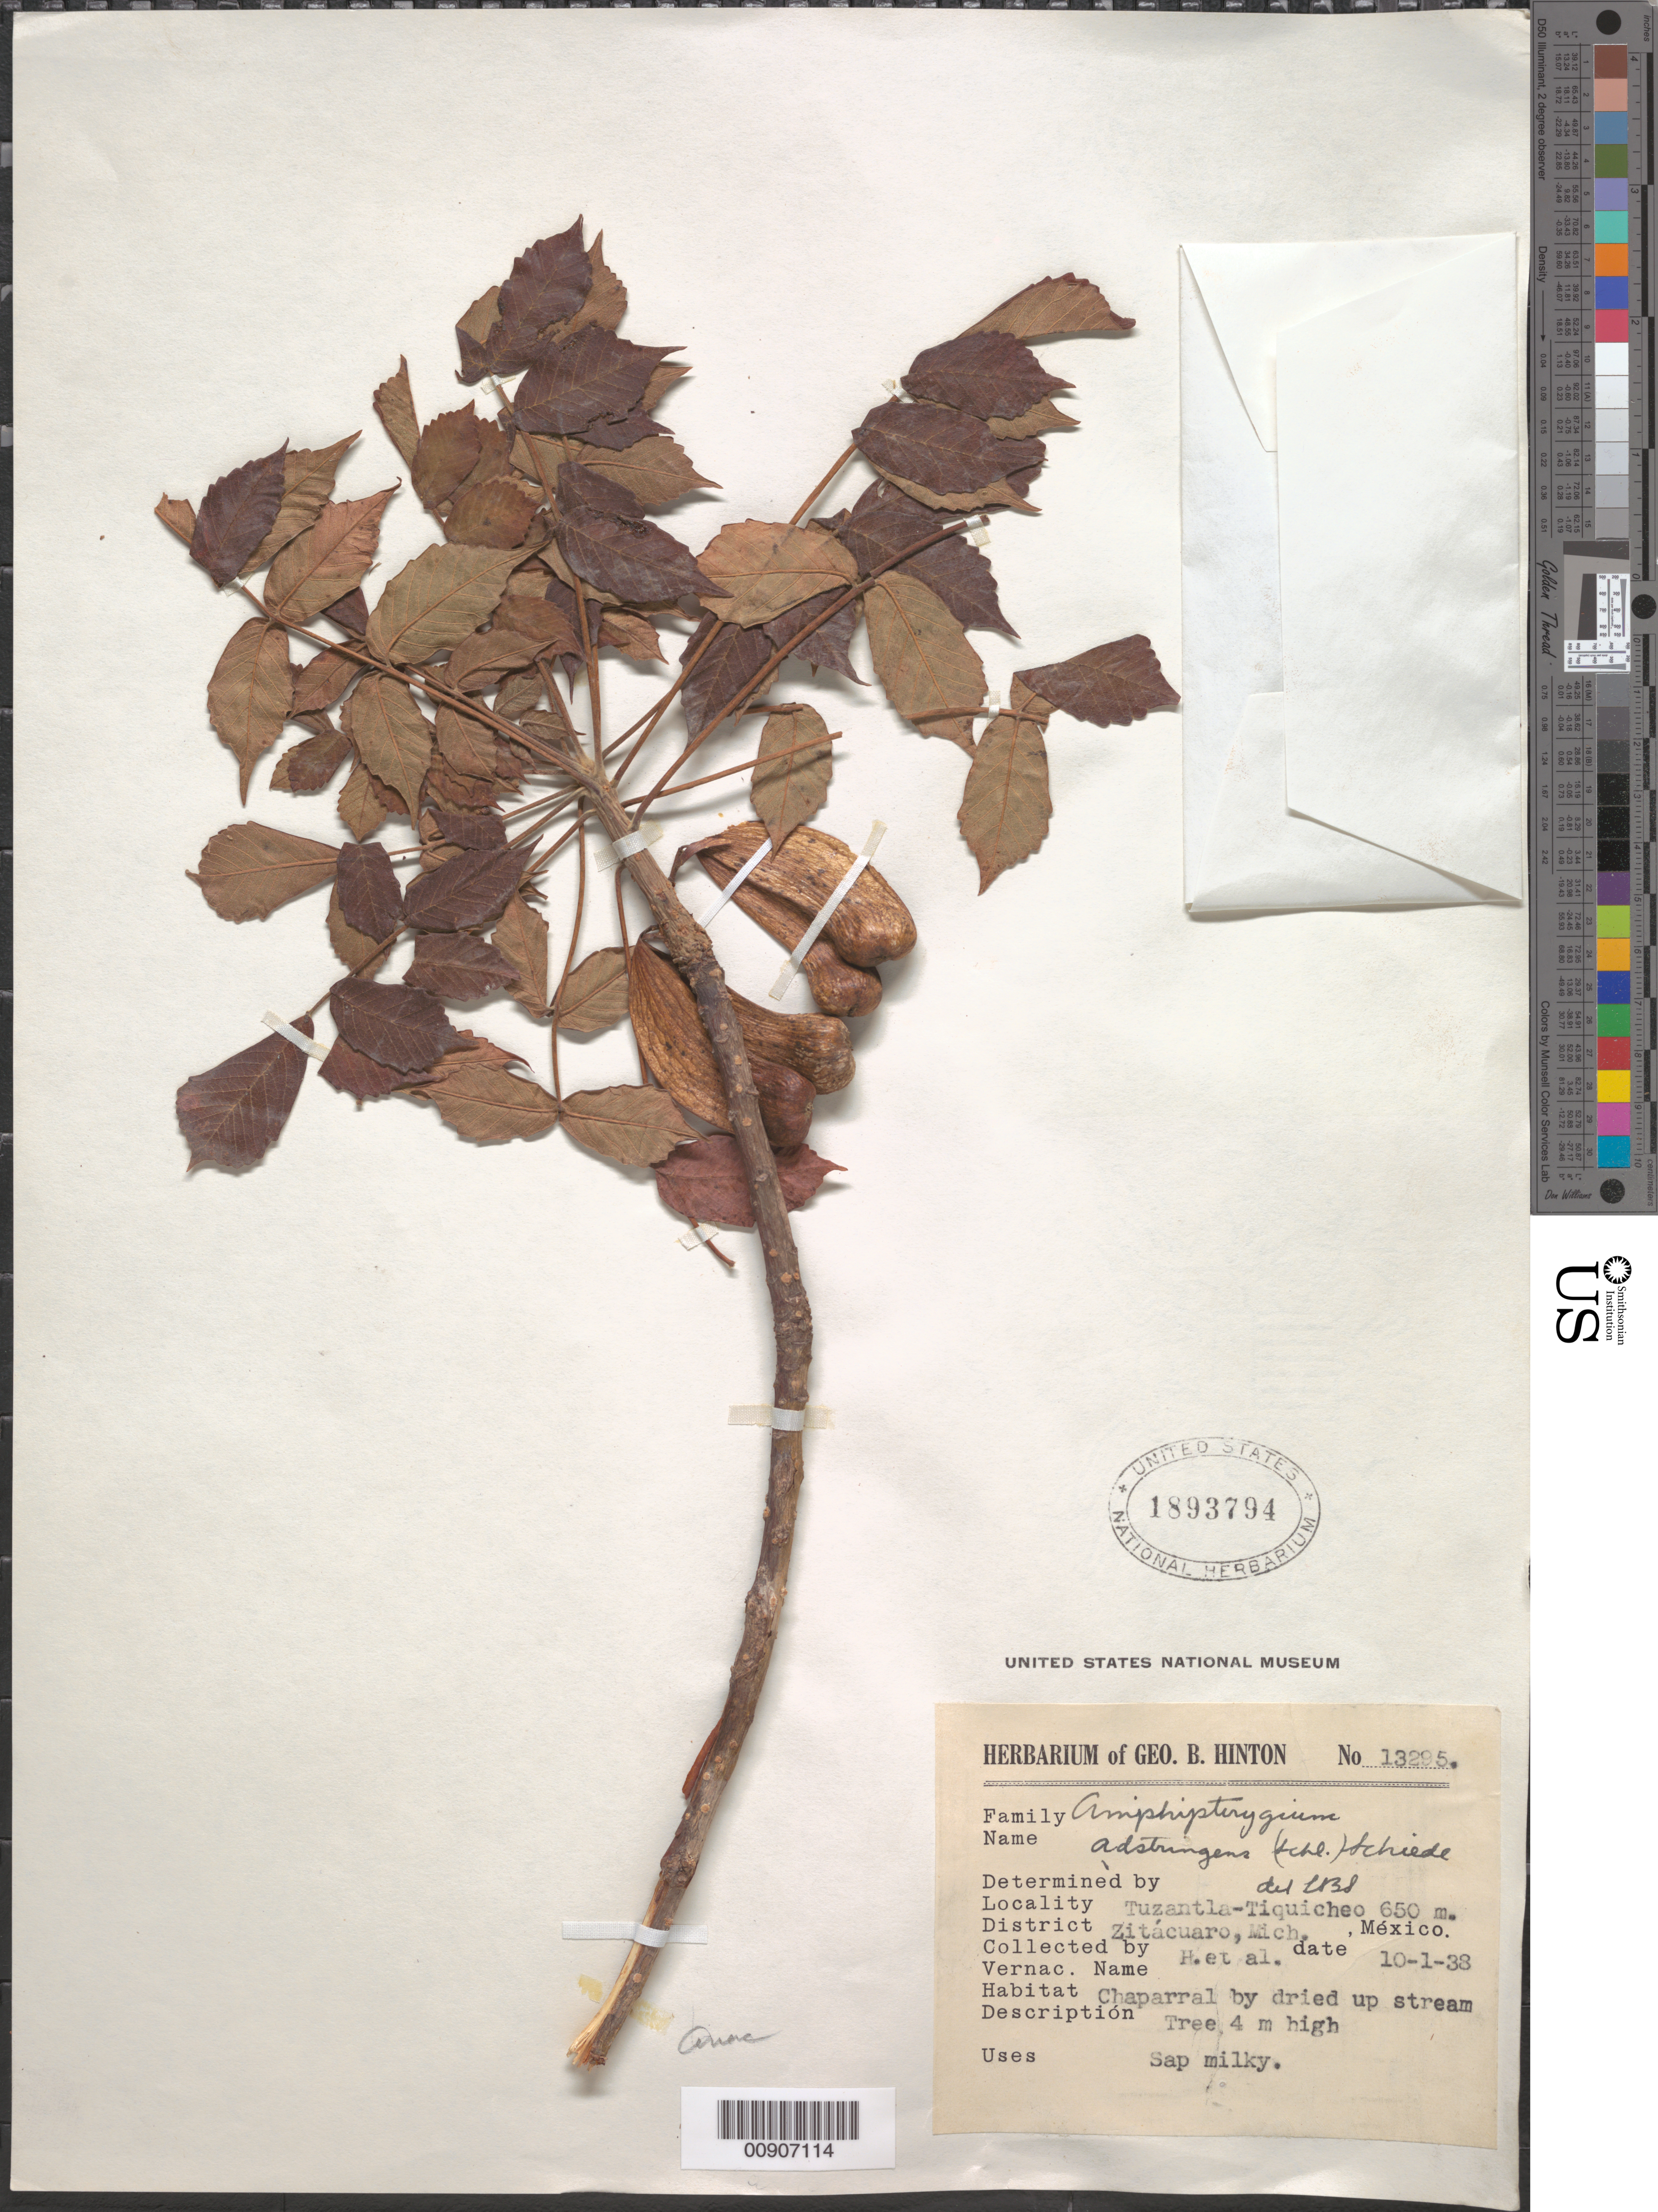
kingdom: Plantae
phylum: Tracheophyta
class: Magnoliopsida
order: Sapindales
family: Anacardiaceae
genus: Amphipterygium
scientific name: Amphipterygium adstringens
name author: (Schltdl.) Schiede ex Standl.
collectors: G. B. Hinton & et al.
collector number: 13295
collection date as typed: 01 Oct 1938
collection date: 1938-10-01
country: Mexico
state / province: Michoacán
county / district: Zitácuaro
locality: Tuzantla-Tiquicheo, District Zitácuaro, Michoacán.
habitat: Chaparral by dried up stream.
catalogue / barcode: US 1893794